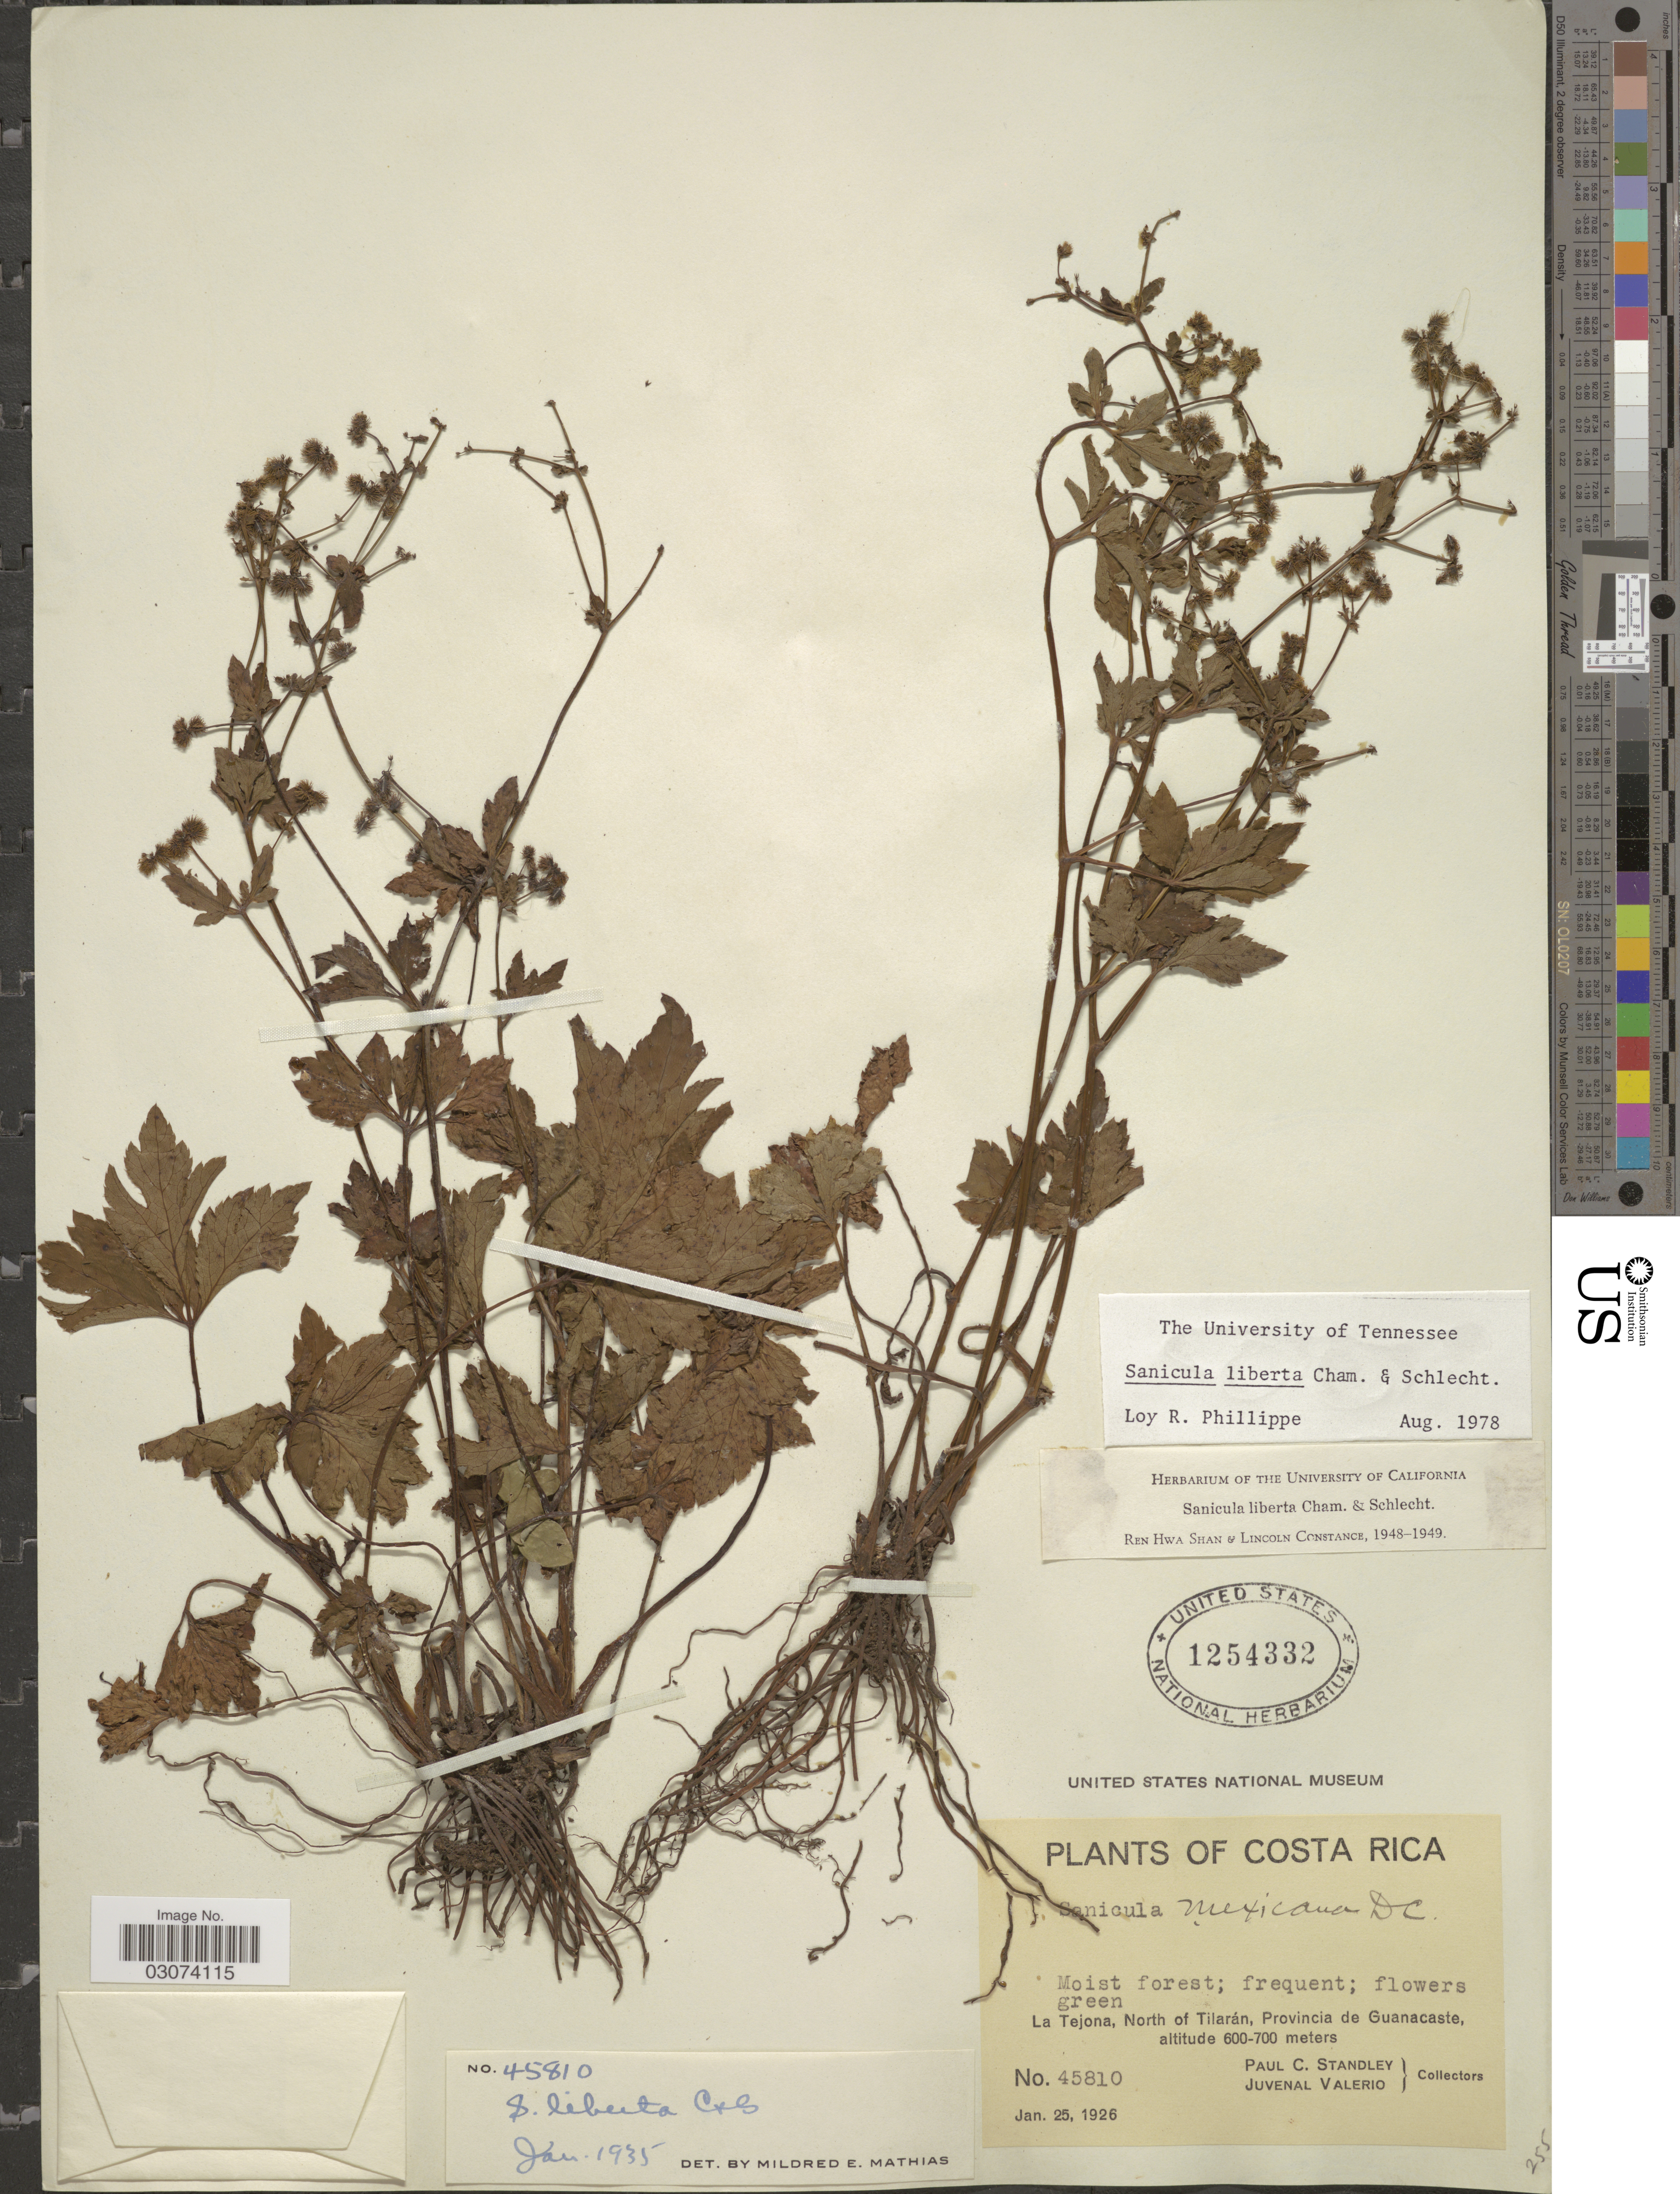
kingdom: Plantae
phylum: Tracheophyta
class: Magnoliopsida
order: Apiales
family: Apiaceae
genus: Sanicula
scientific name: Sanicula liberta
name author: Cham. & Schltdl.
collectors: P. C. Standley & J. Valerio R.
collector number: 45810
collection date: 1926-01-25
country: Costa Rica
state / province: Guanacaste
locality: La Tejona, North of Tilarán.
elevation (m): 600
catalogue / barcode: US 1254332